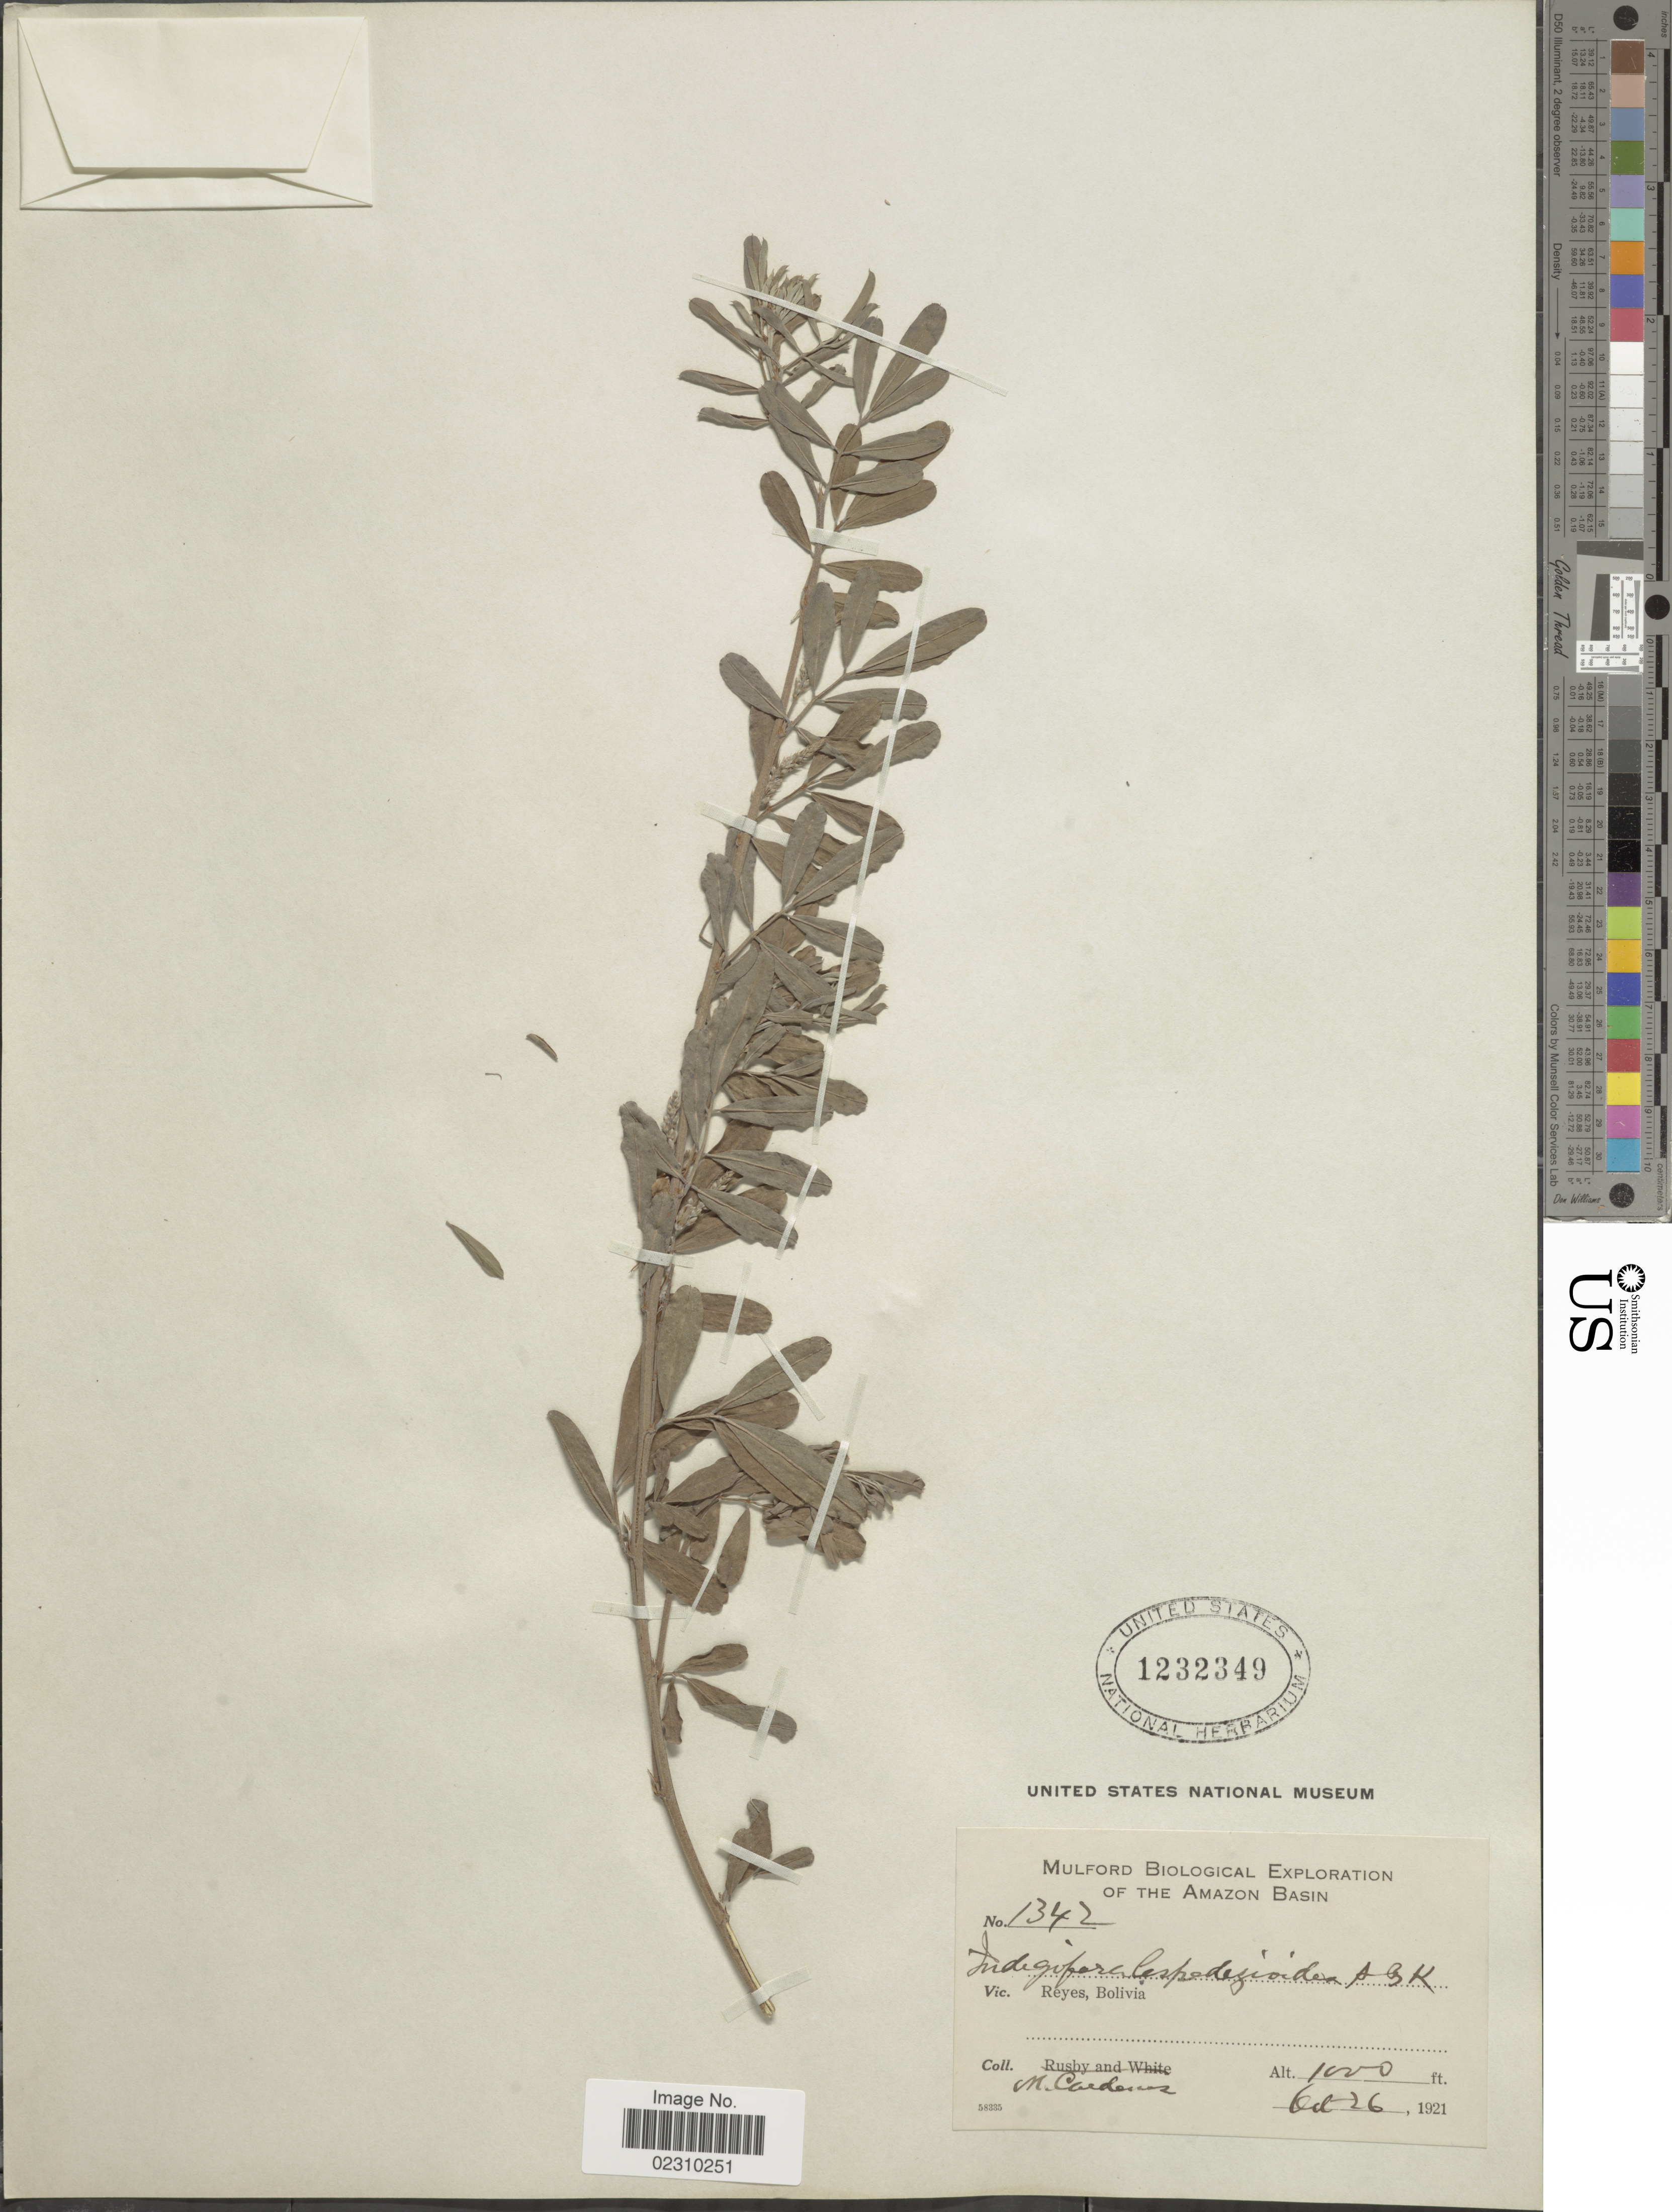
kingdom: Plantae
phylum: Tracheophyta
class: Magnoliopsida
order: Fabales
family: Fabaceae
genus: Indigofera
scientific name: Indigofera lespedezioides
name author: Kunth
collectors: M. Cárdenas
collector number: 1342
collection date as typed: Oct. 26, 1921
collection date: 1921-10-26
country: Bolivia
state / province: Beni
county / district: José Ballivián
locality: Reyes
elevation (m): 305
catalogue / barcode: US 1232349